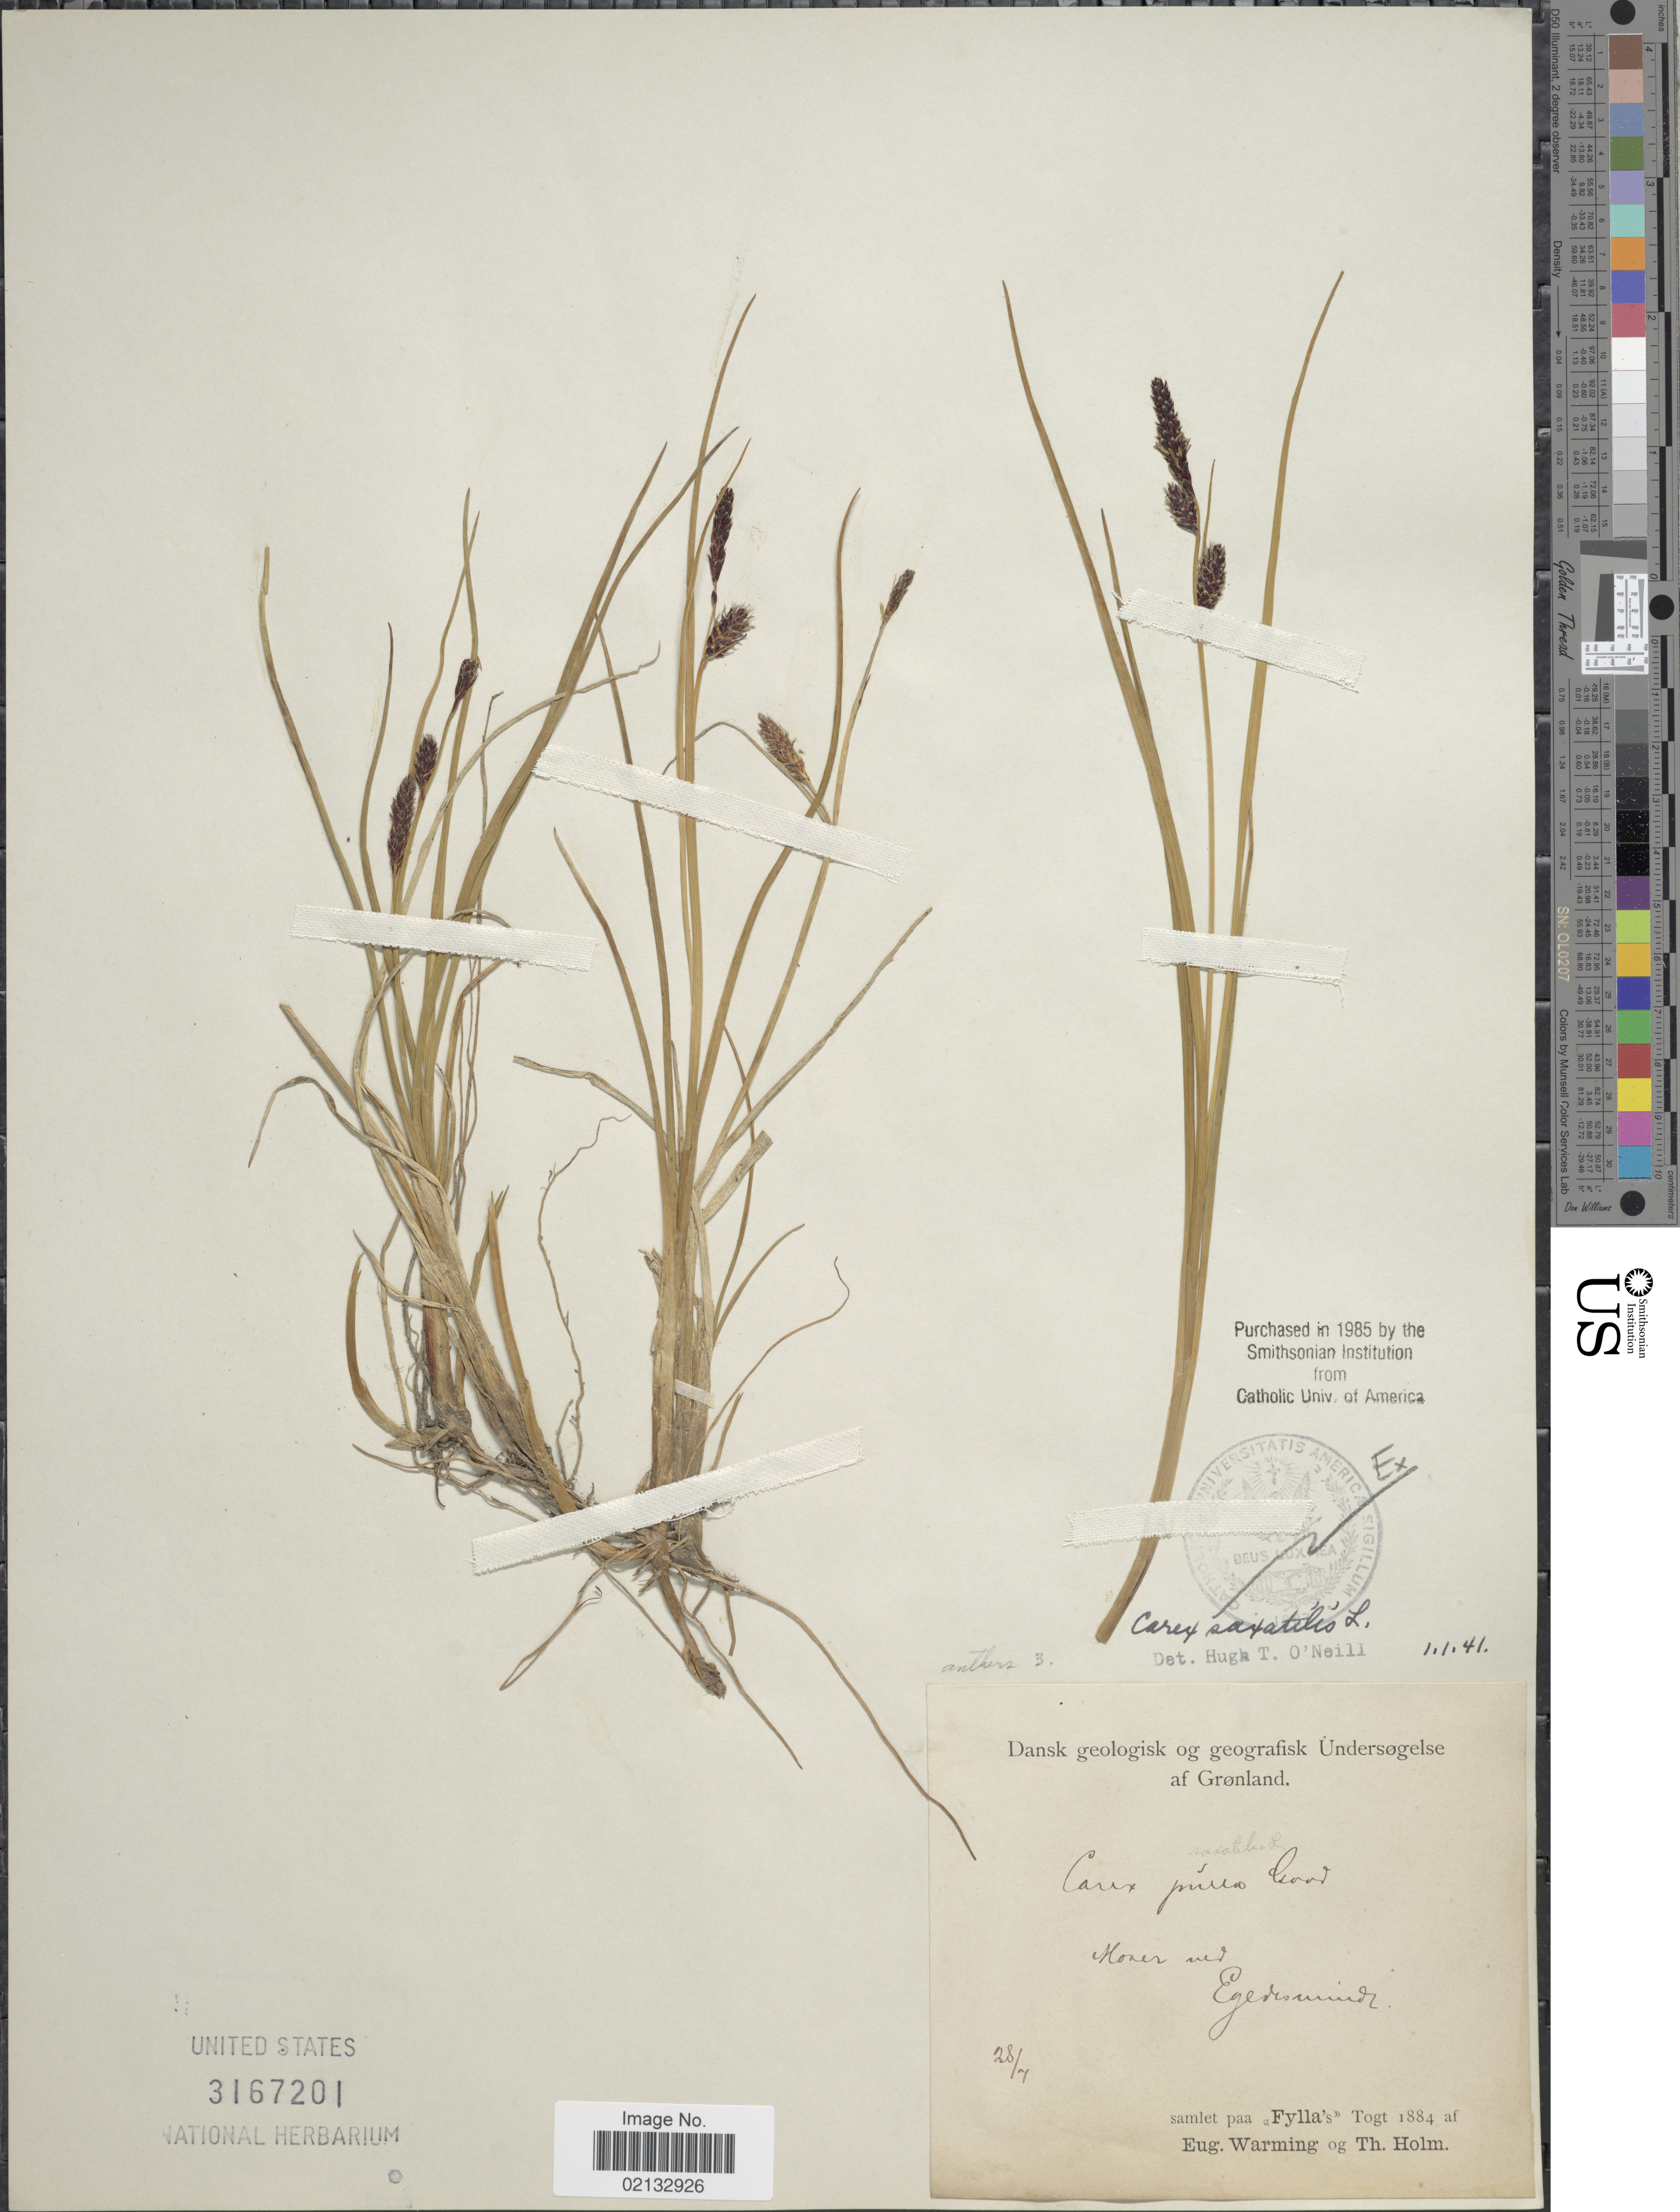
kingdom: Plantae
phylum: Tracheophyta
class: Liliopsida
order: Poales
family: Cyperaceae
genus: Carex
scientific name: Carex saxatilis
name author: L.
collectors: E. Warming & T. Holm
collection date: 1884-07-28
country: Greenland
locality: Dansk geologisk og geografisk Underøgelse af Grønland, samlet paa Fylla's Togt. Moser und Egedesminde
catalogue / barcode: US 3167201